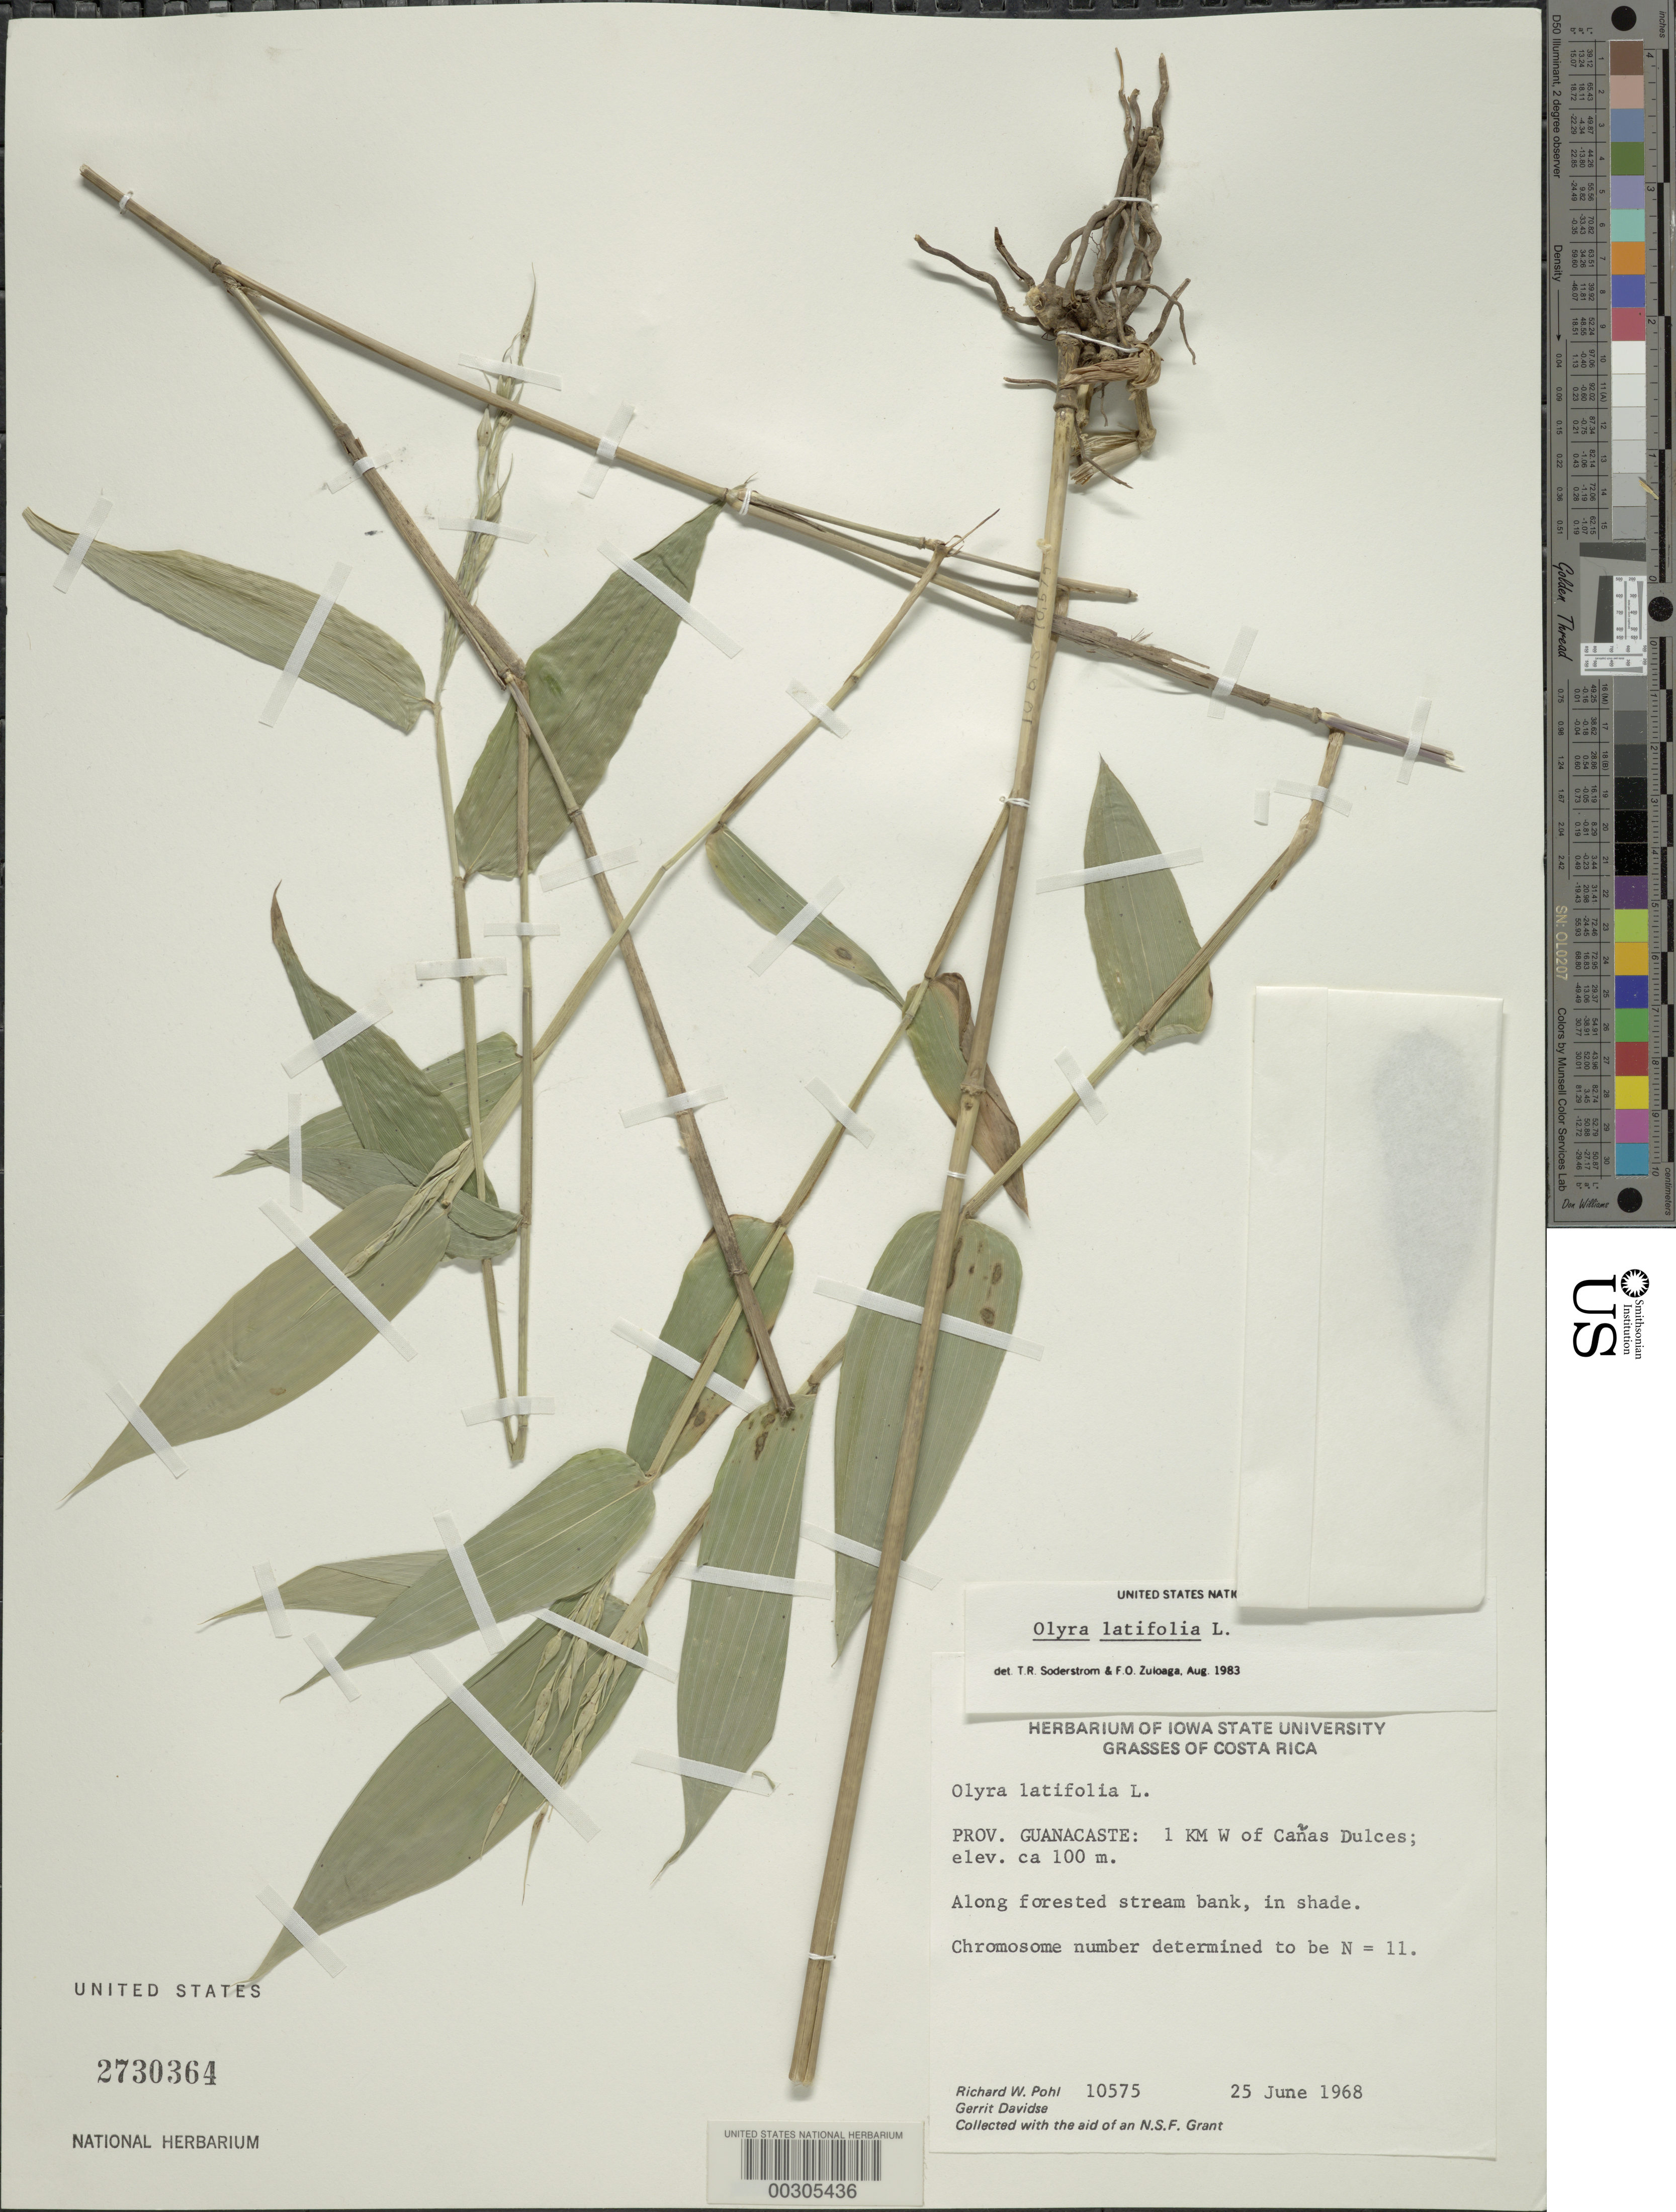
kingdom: Plantae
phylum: Tracheophyta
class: Liliopsida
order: Poales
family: Poaceae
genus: Olyra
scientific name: Olyra latifolia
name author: L.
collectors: R. W. Pohl & G. Davidse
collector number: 10575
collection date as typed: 25 Jun 1968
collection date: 1968-06-25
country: Costa Rica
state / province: Guanacaste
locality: Canas Dulces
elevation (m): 100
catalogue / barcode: US 2730364